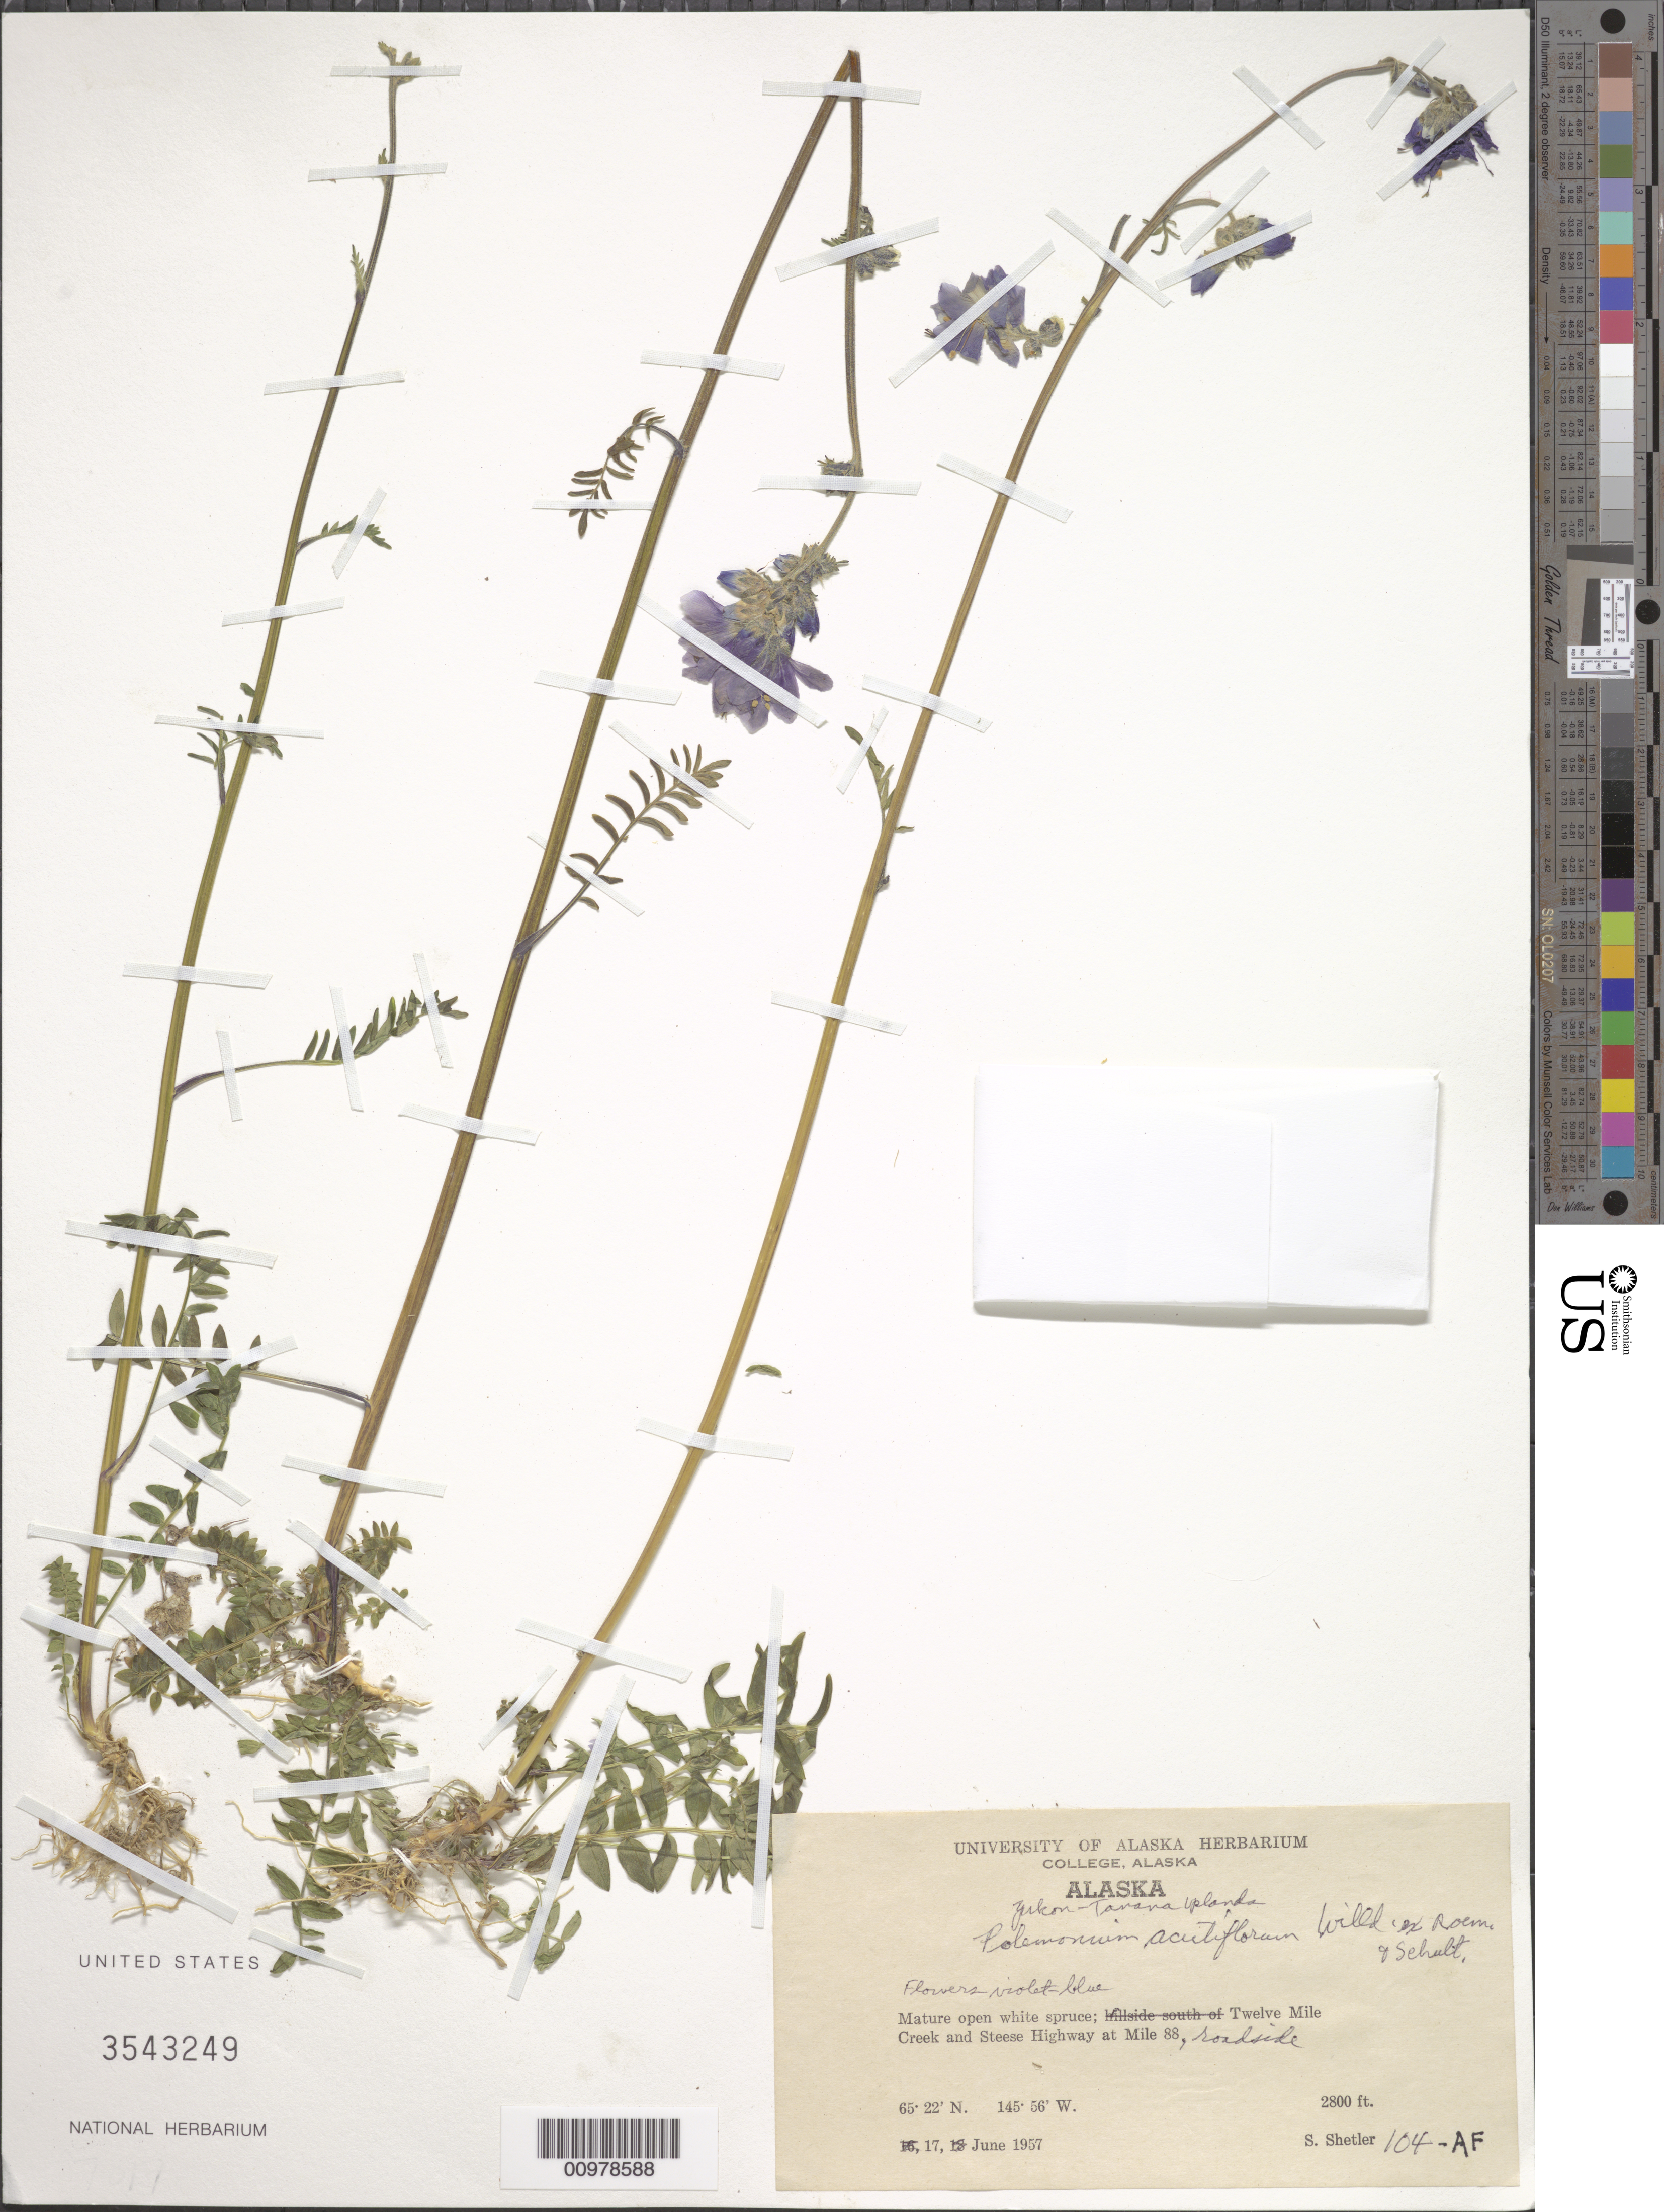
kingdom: Plantae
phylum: Tracheophyta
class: Magnoliopsida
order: Ericales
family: Polemoniaceae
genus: Polemonium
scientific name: Polemonium acutiflorum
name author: Willd. ex Roem. & Schult.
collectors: S. Shetler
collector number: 104-AF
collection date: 1957-06-17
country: United States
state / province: Alaska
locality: Twelve Mile Creek and Steese Highway at Mile 88, roadside.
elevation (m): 853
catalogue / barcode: US 3543249